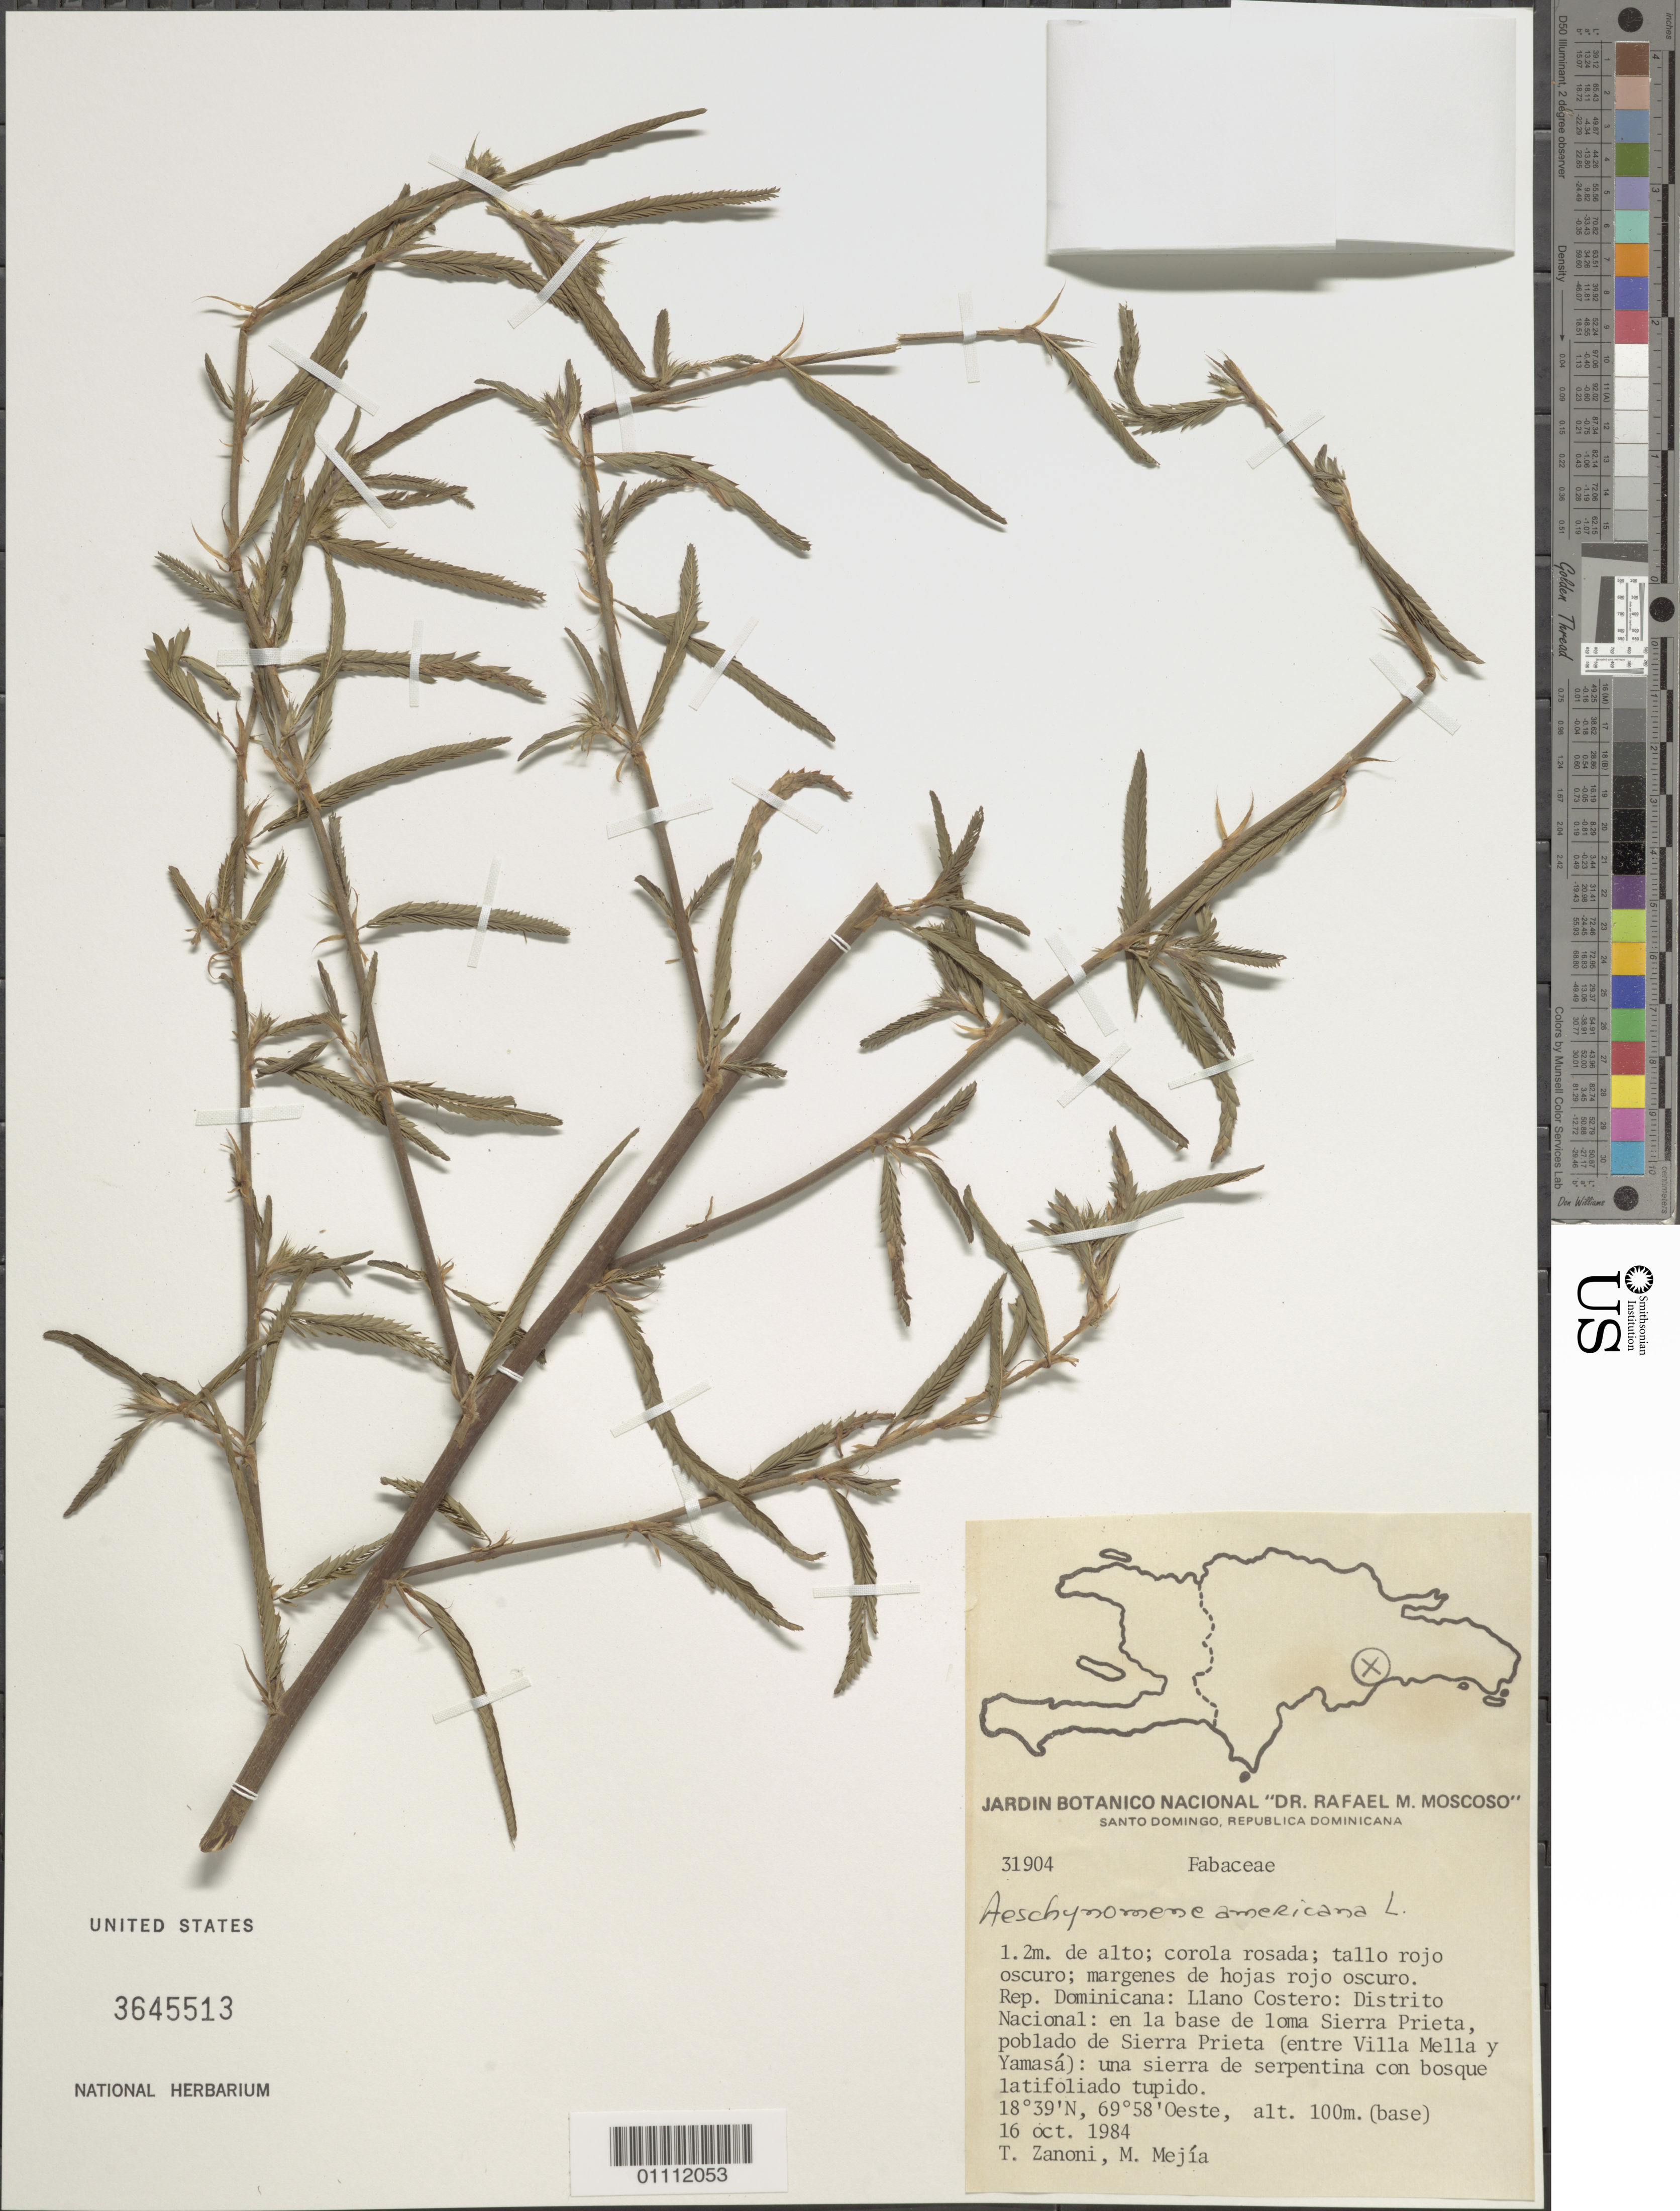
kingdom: Plantae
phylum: Tracheophyta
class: Magnoliopsida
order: Fabales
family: Fabaceae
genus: Aeschynomene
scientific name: Aeschynomene americana var. americana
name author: L.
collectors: T. A. Zanoni & M. Mejia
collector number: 31904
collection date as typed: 16 Oct 1984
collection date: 1984-10-16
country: Dominican Republic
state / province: Distrito Nacional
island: Hispaniola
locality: Llano Costero, en la base de loma Sierra prieta, poblado de Sierra Prieta (entre Villa mella y Yamasá)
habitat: Una sierra de serpentina con bosque latifoliado tupido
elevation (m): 100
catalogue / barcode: US 3634513